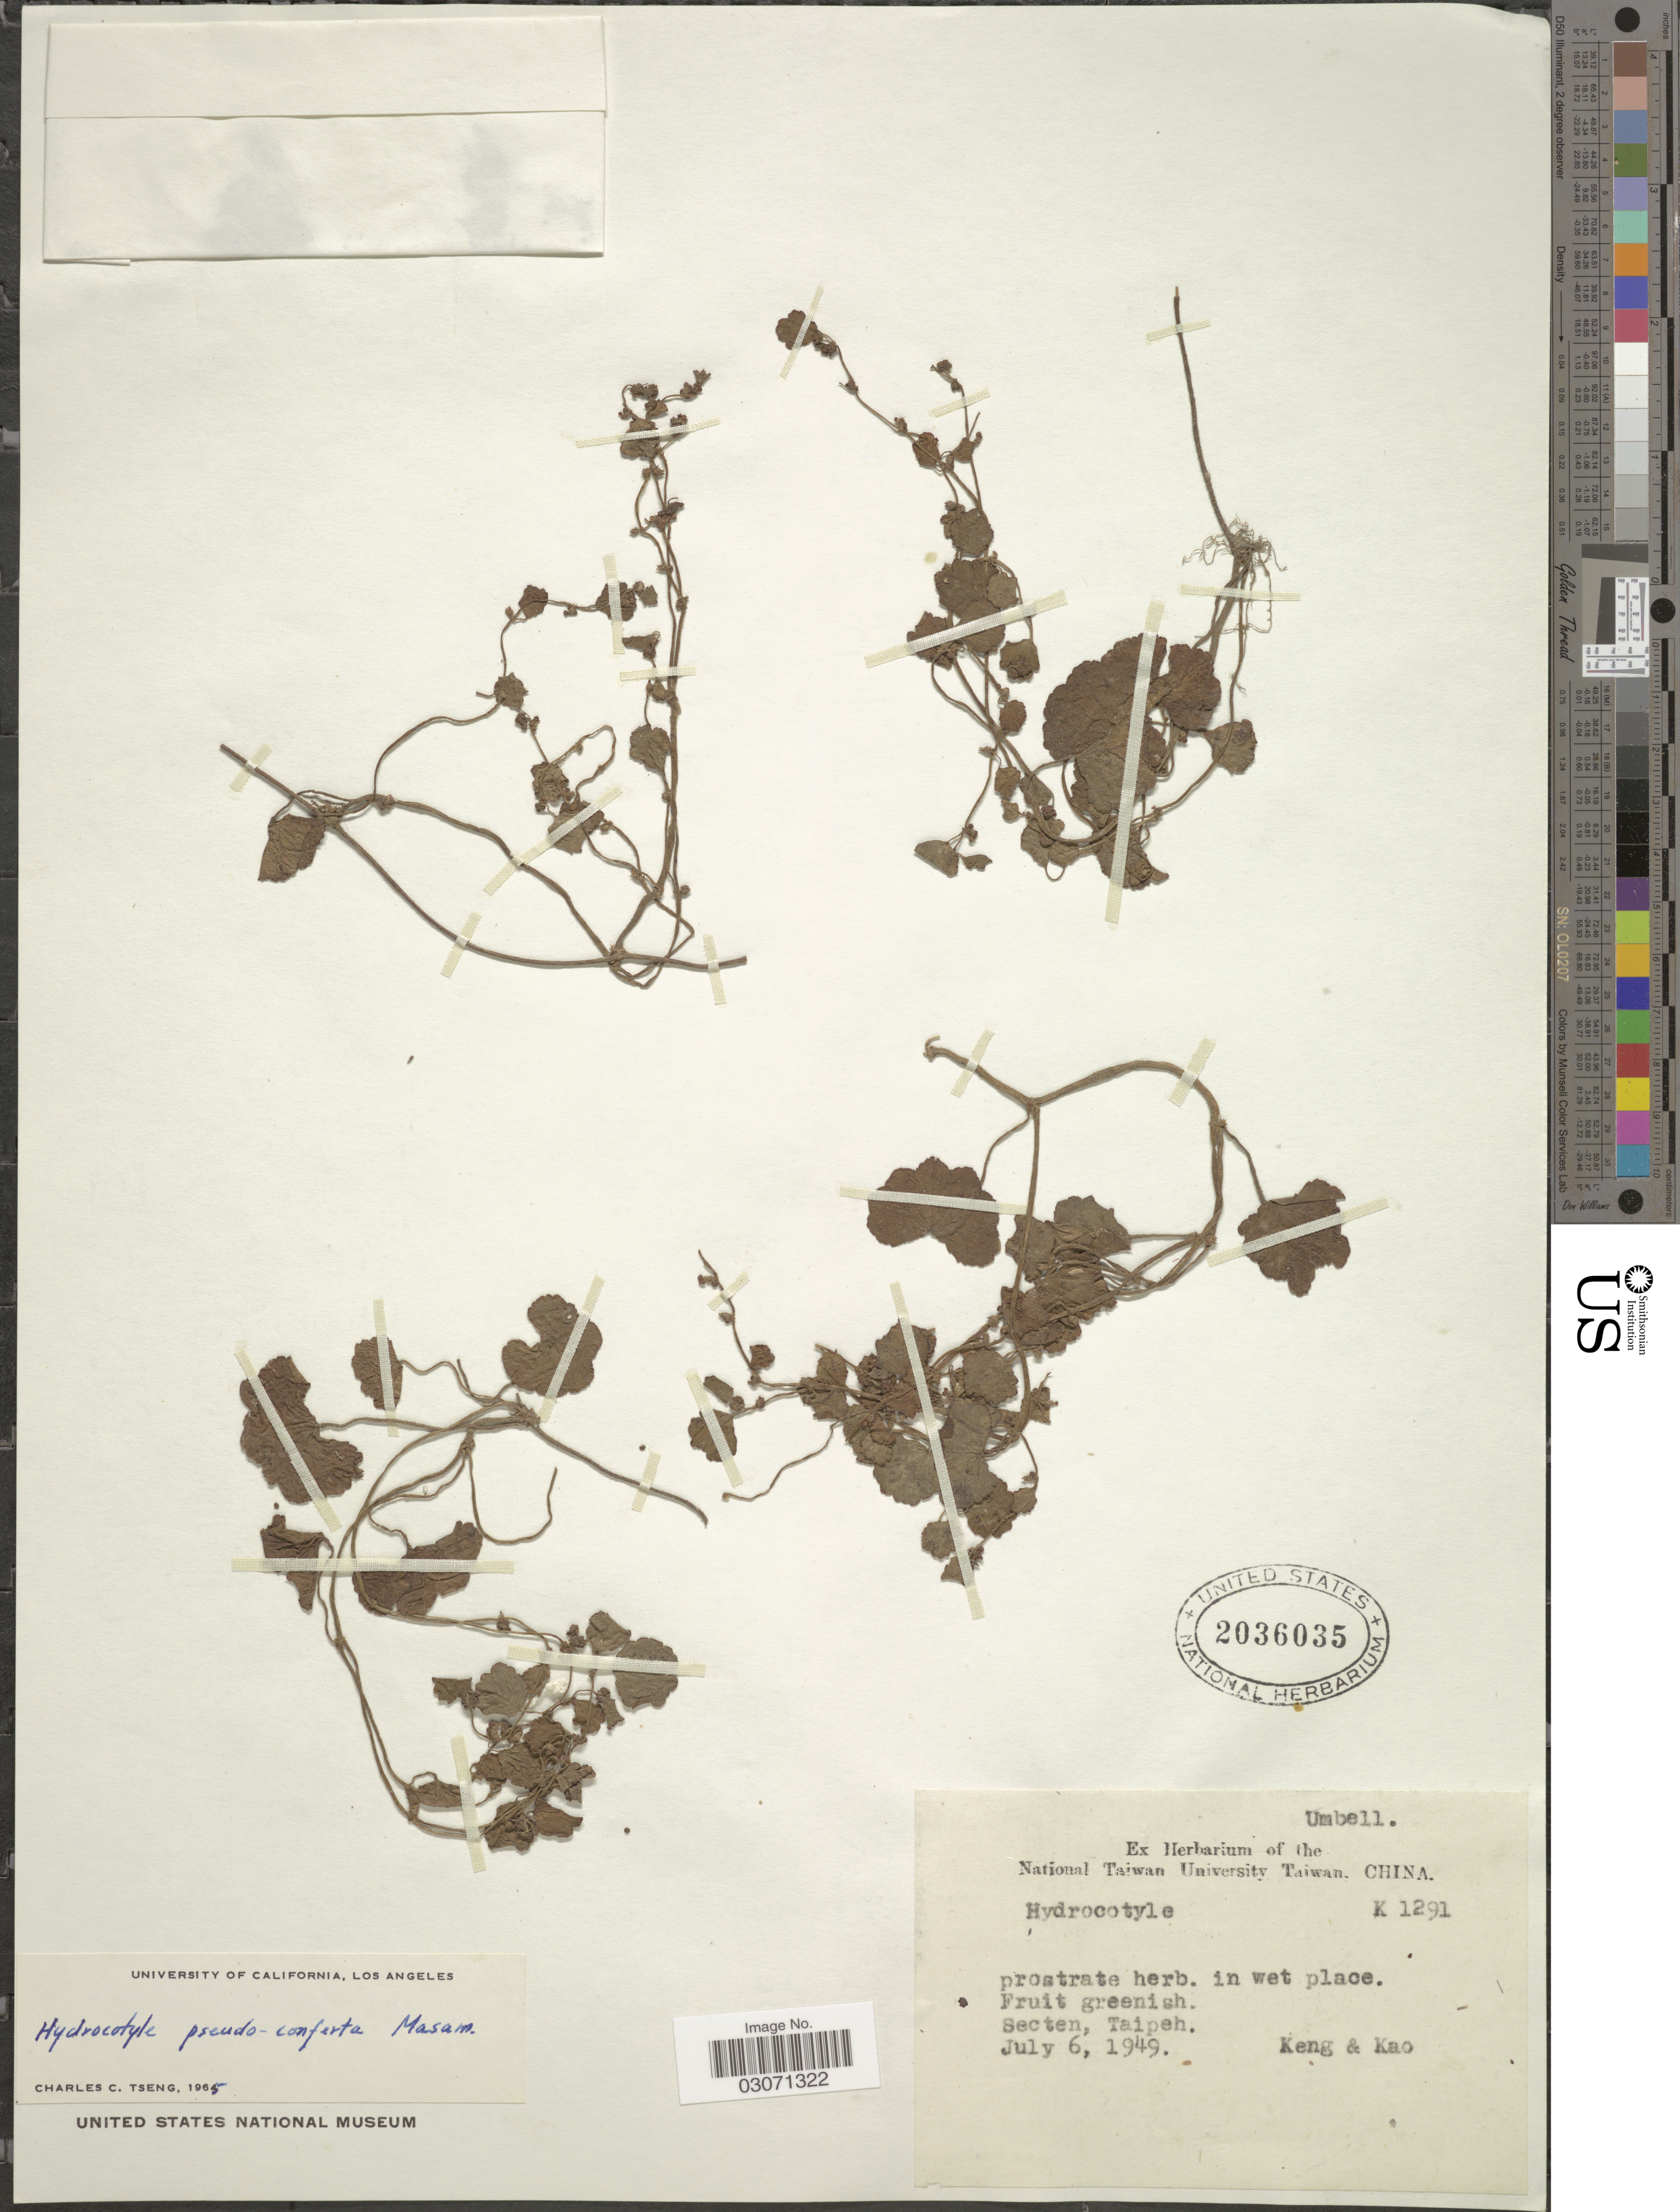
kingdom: Plantae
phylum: Tracheophyta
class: Magnoliopsida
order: Apiales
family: Araliaceae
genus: Hydrocotyle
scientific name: Hydrocotyle pseudoconferta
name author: Masam.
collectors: -- Keng & -. Kao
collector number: K 1291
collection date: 1949-07-06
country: Taiwan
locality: Secten, Taipeh.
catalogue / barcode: US 2036035